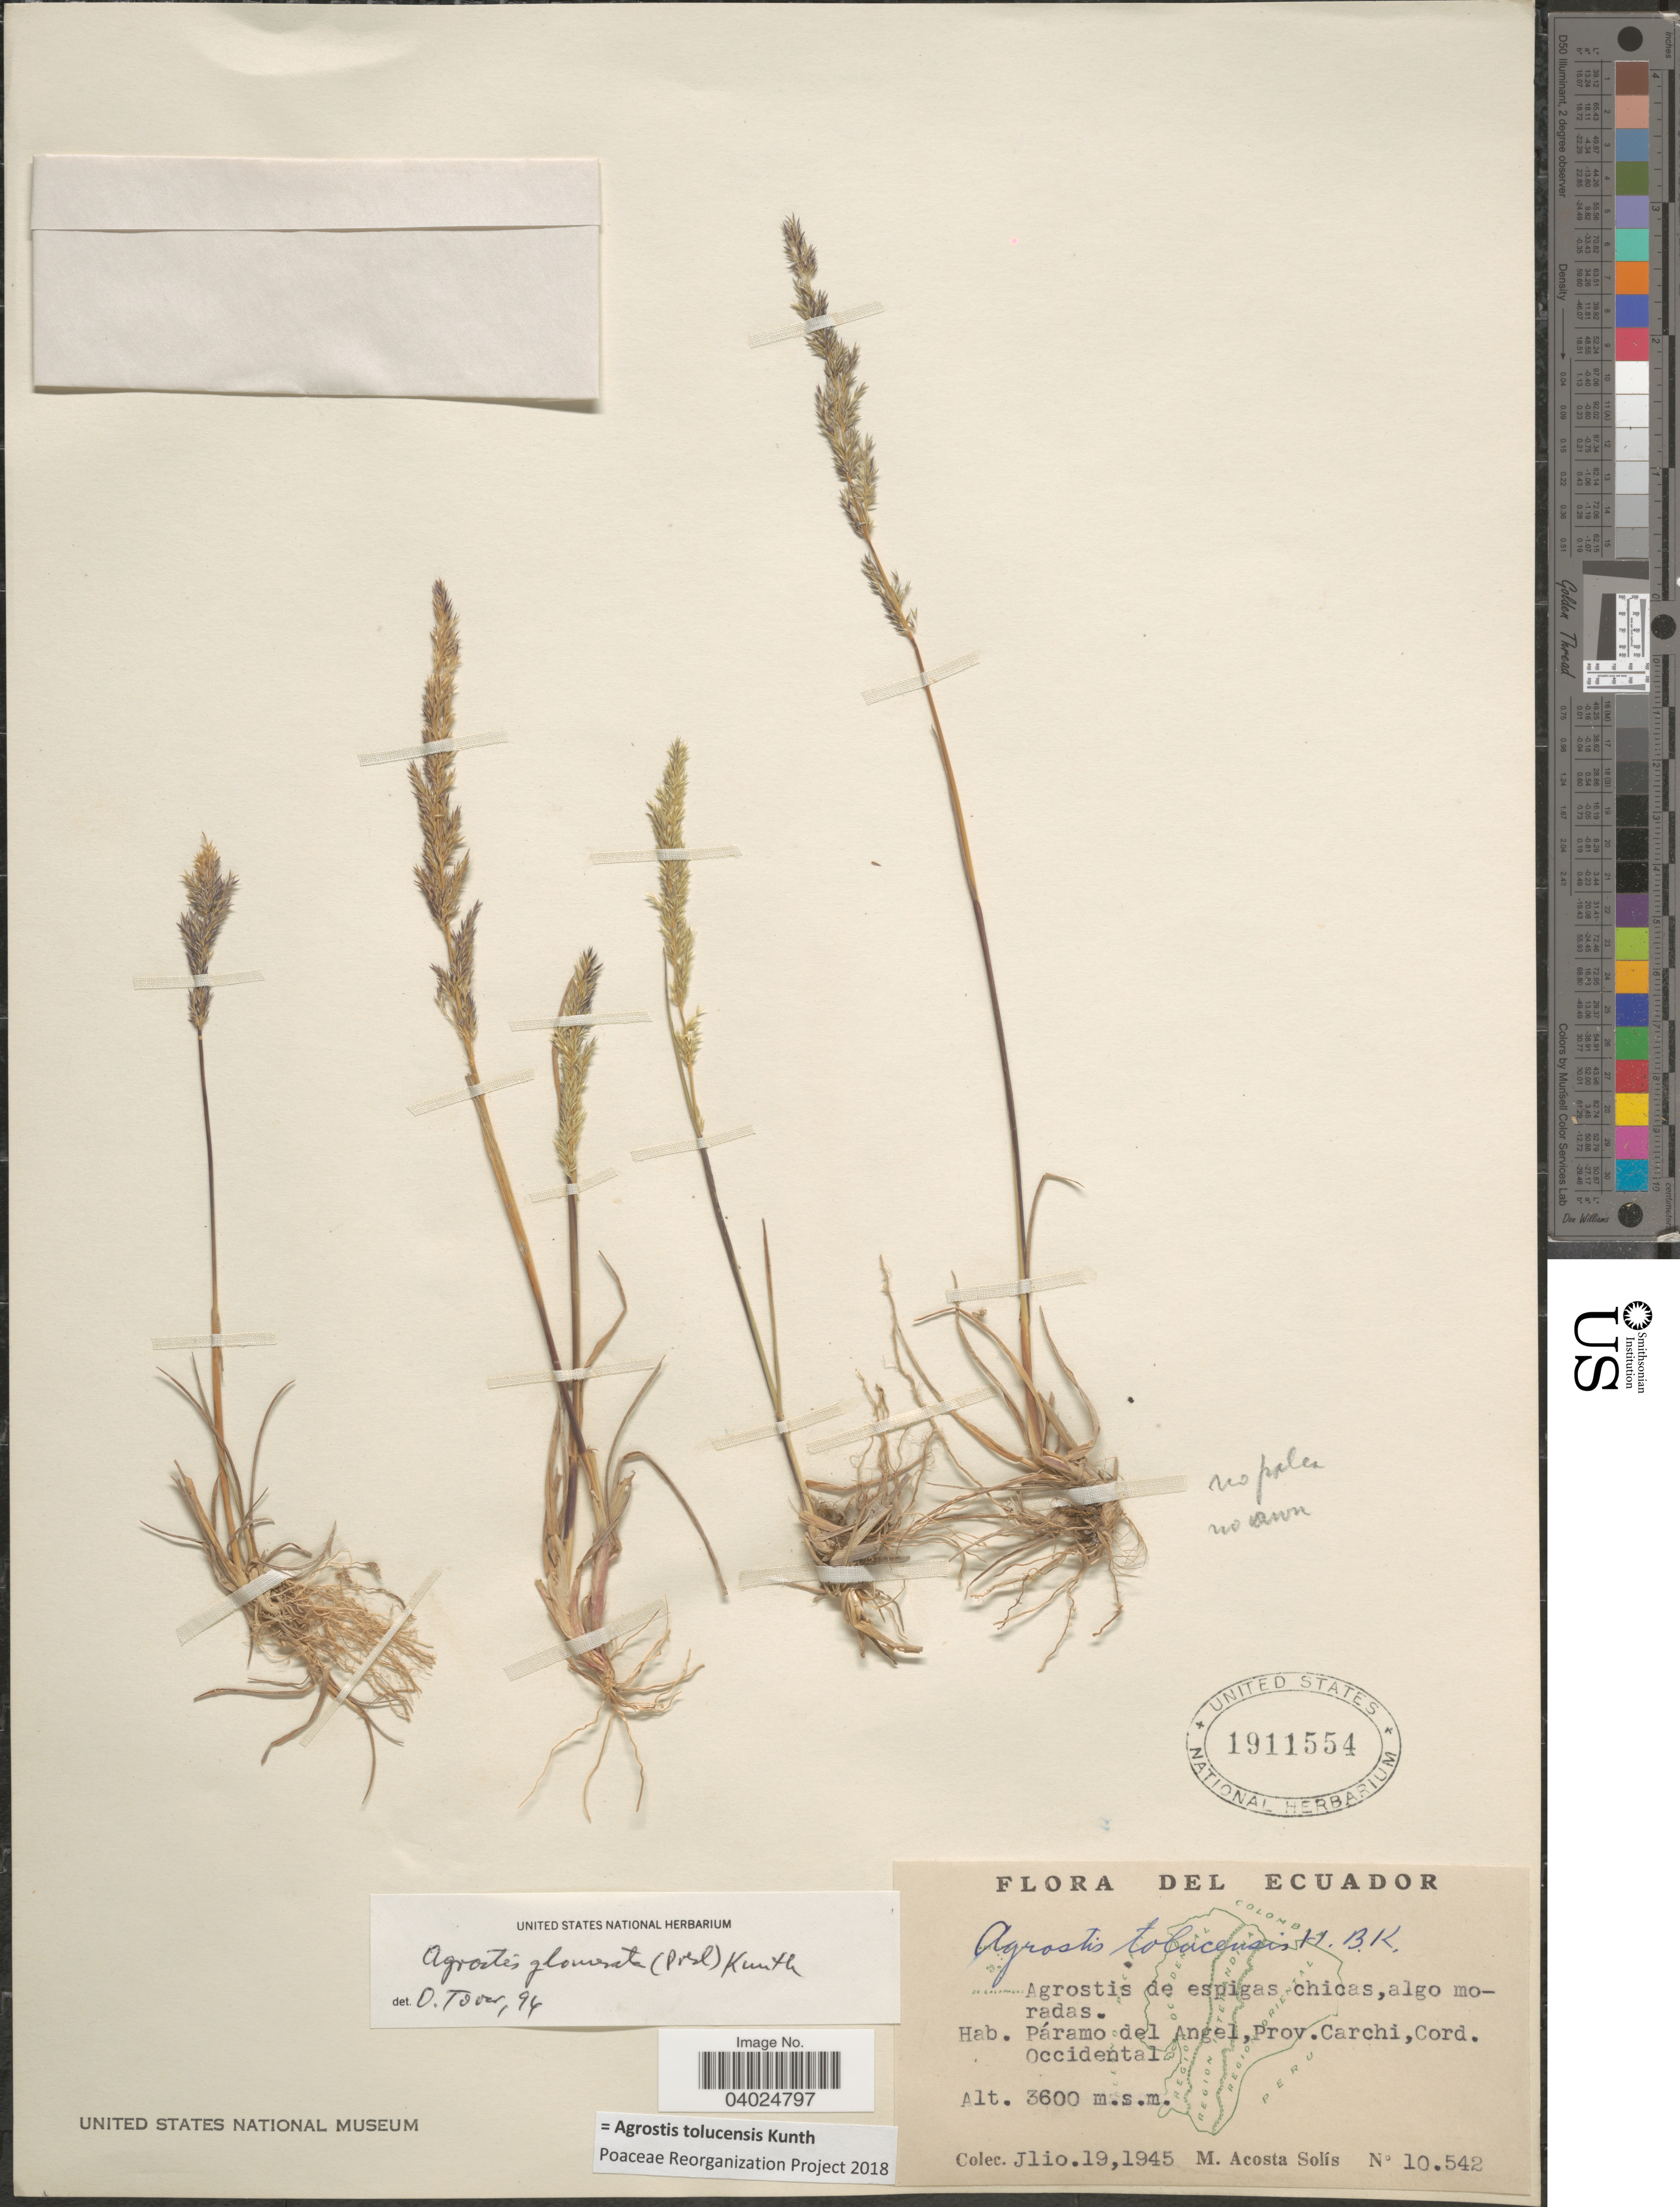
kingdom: Plantae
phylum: Tracheophyta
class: Liliopsida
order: Poales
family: Poaceae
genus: Agrostis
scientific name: Agrostis tolucensis Kunth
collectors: M. Acosta Solis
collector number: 10542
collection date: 1945-07-19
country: Ecuador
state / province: Carchi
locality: Páramo del Angel, Cord. Occidental.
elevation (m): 3600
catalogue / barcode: US 1911554